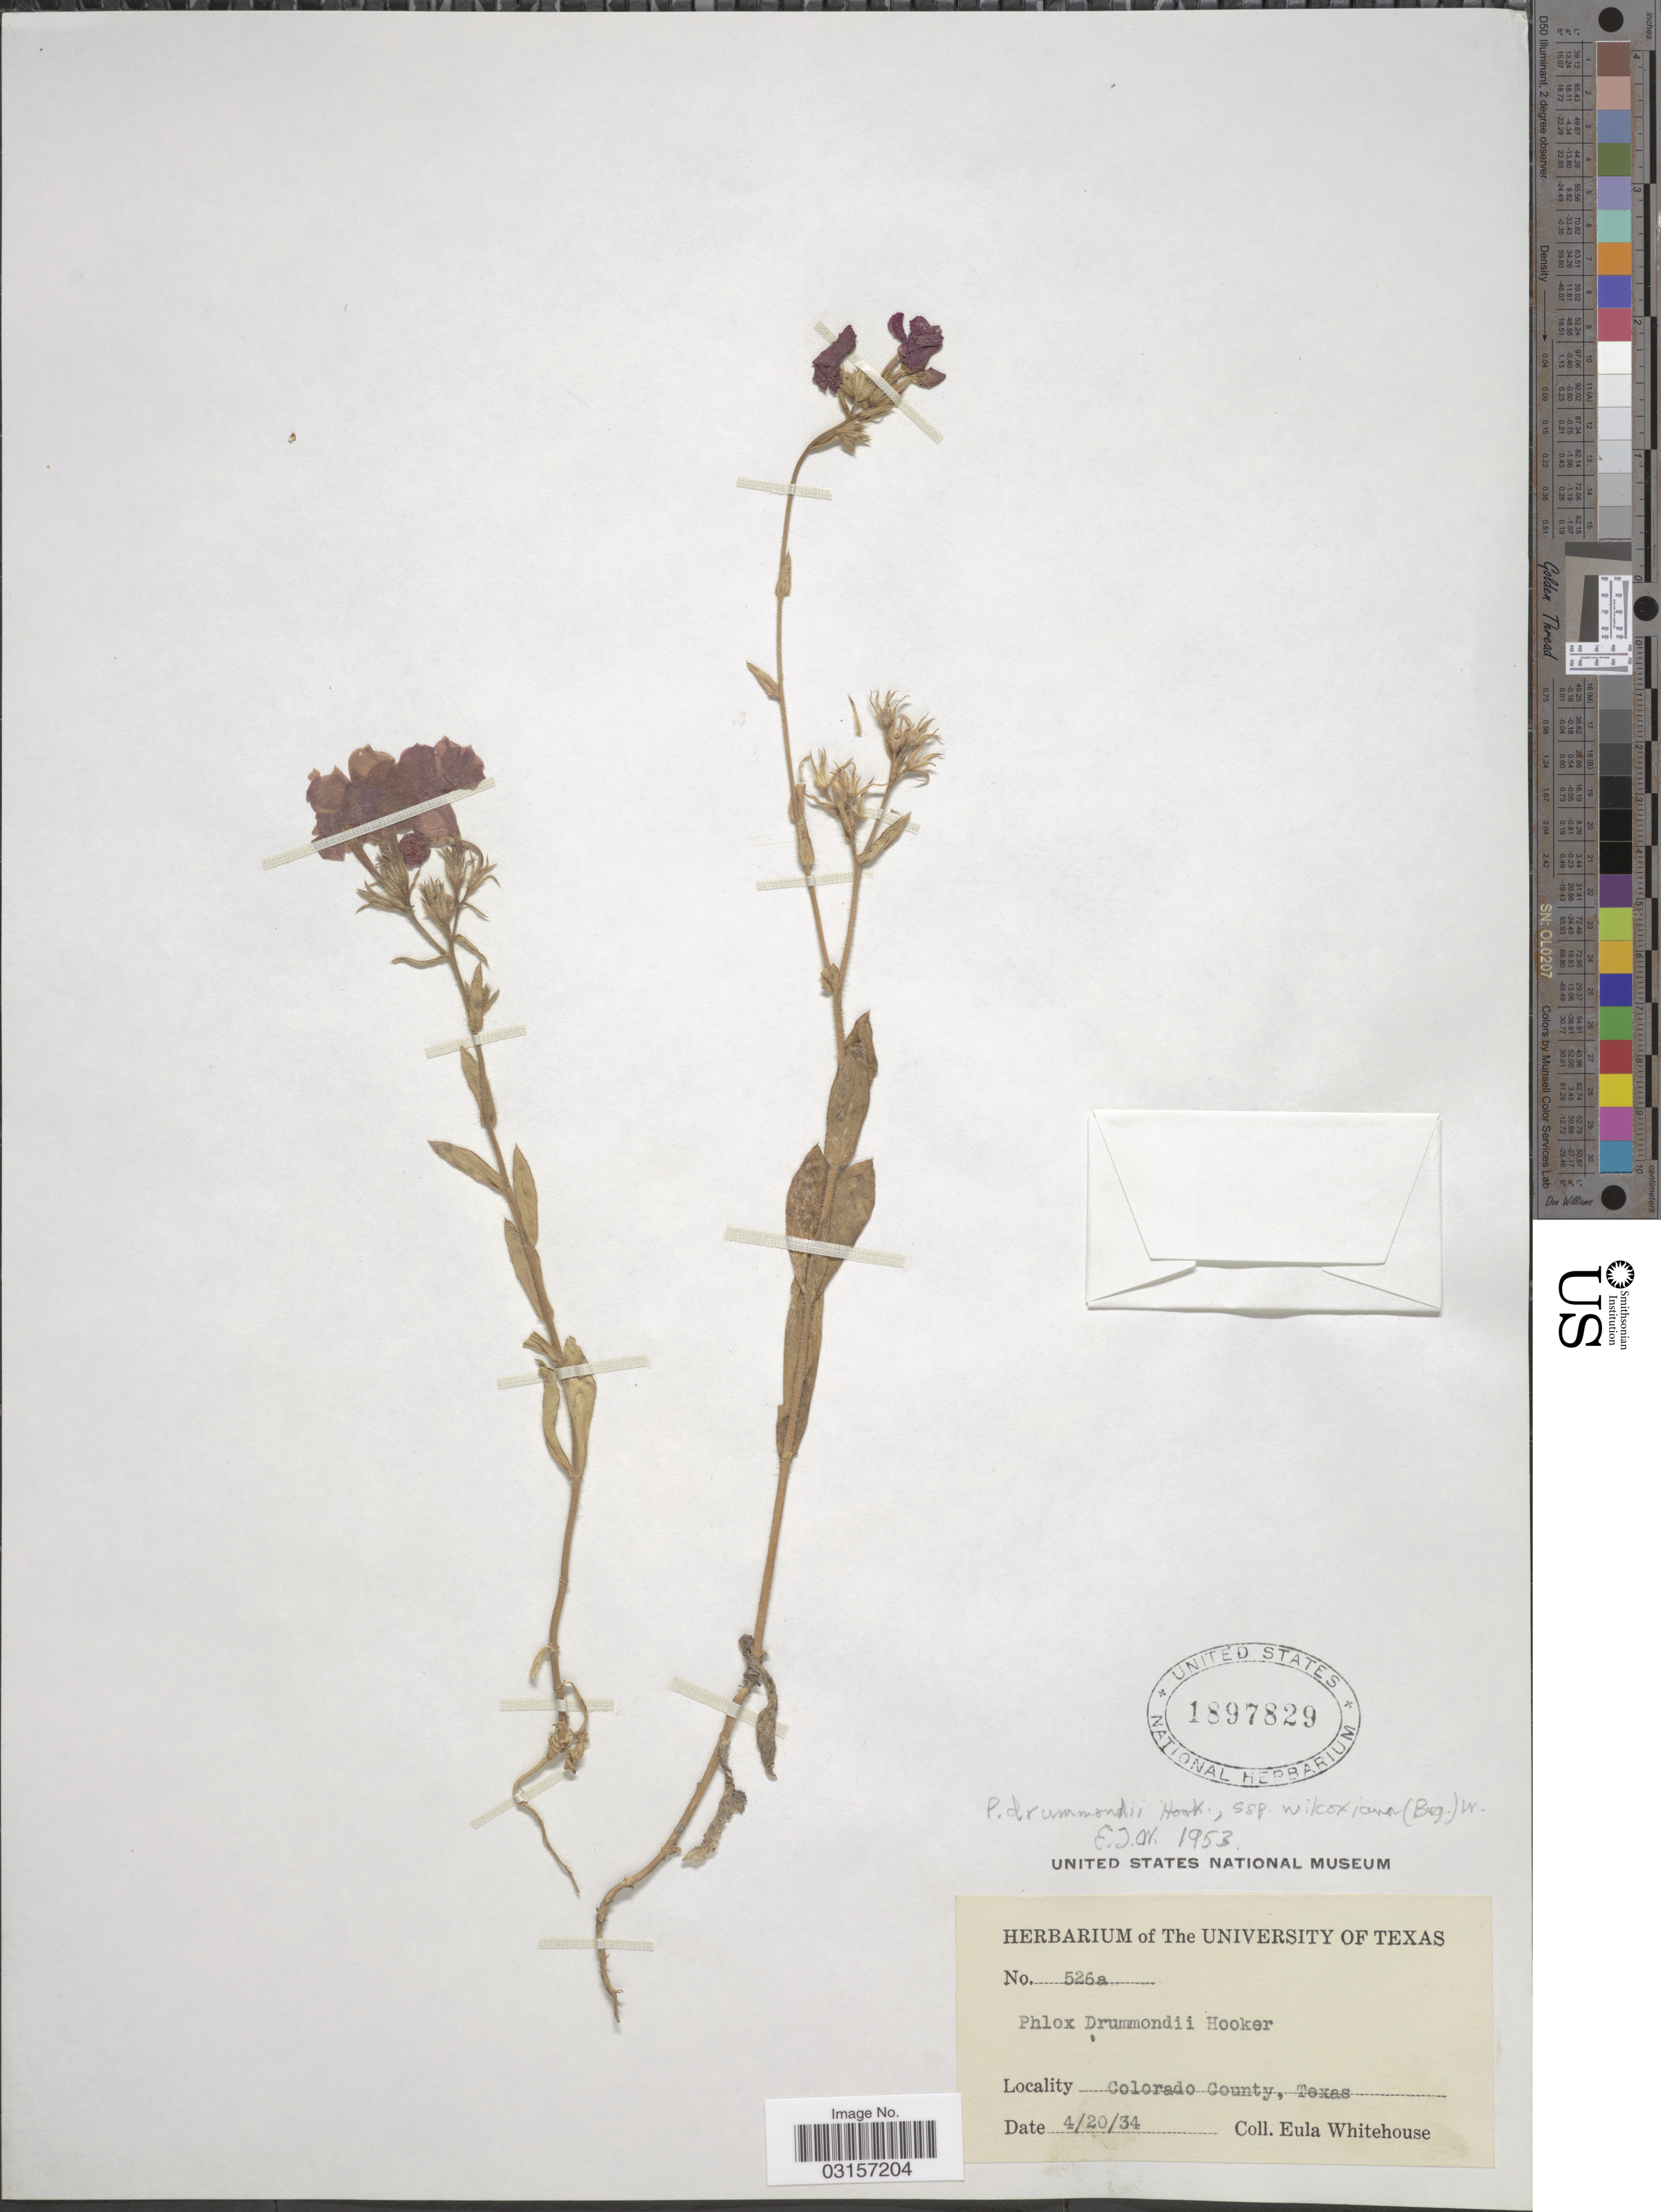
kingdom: Plantae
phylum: Tracheophyta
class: Magnoliopsida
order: Ericales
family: Polemoniaceae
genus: Phlox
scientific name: Phlox drummondii subsp. wilcoxiana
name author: Wherry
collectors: E. Whitehouse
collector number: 526a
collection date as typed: Transcribed d/m/y: 20/4/34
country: United States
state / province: Texas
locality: Colorado County, Texas.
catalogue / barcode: US 1897829